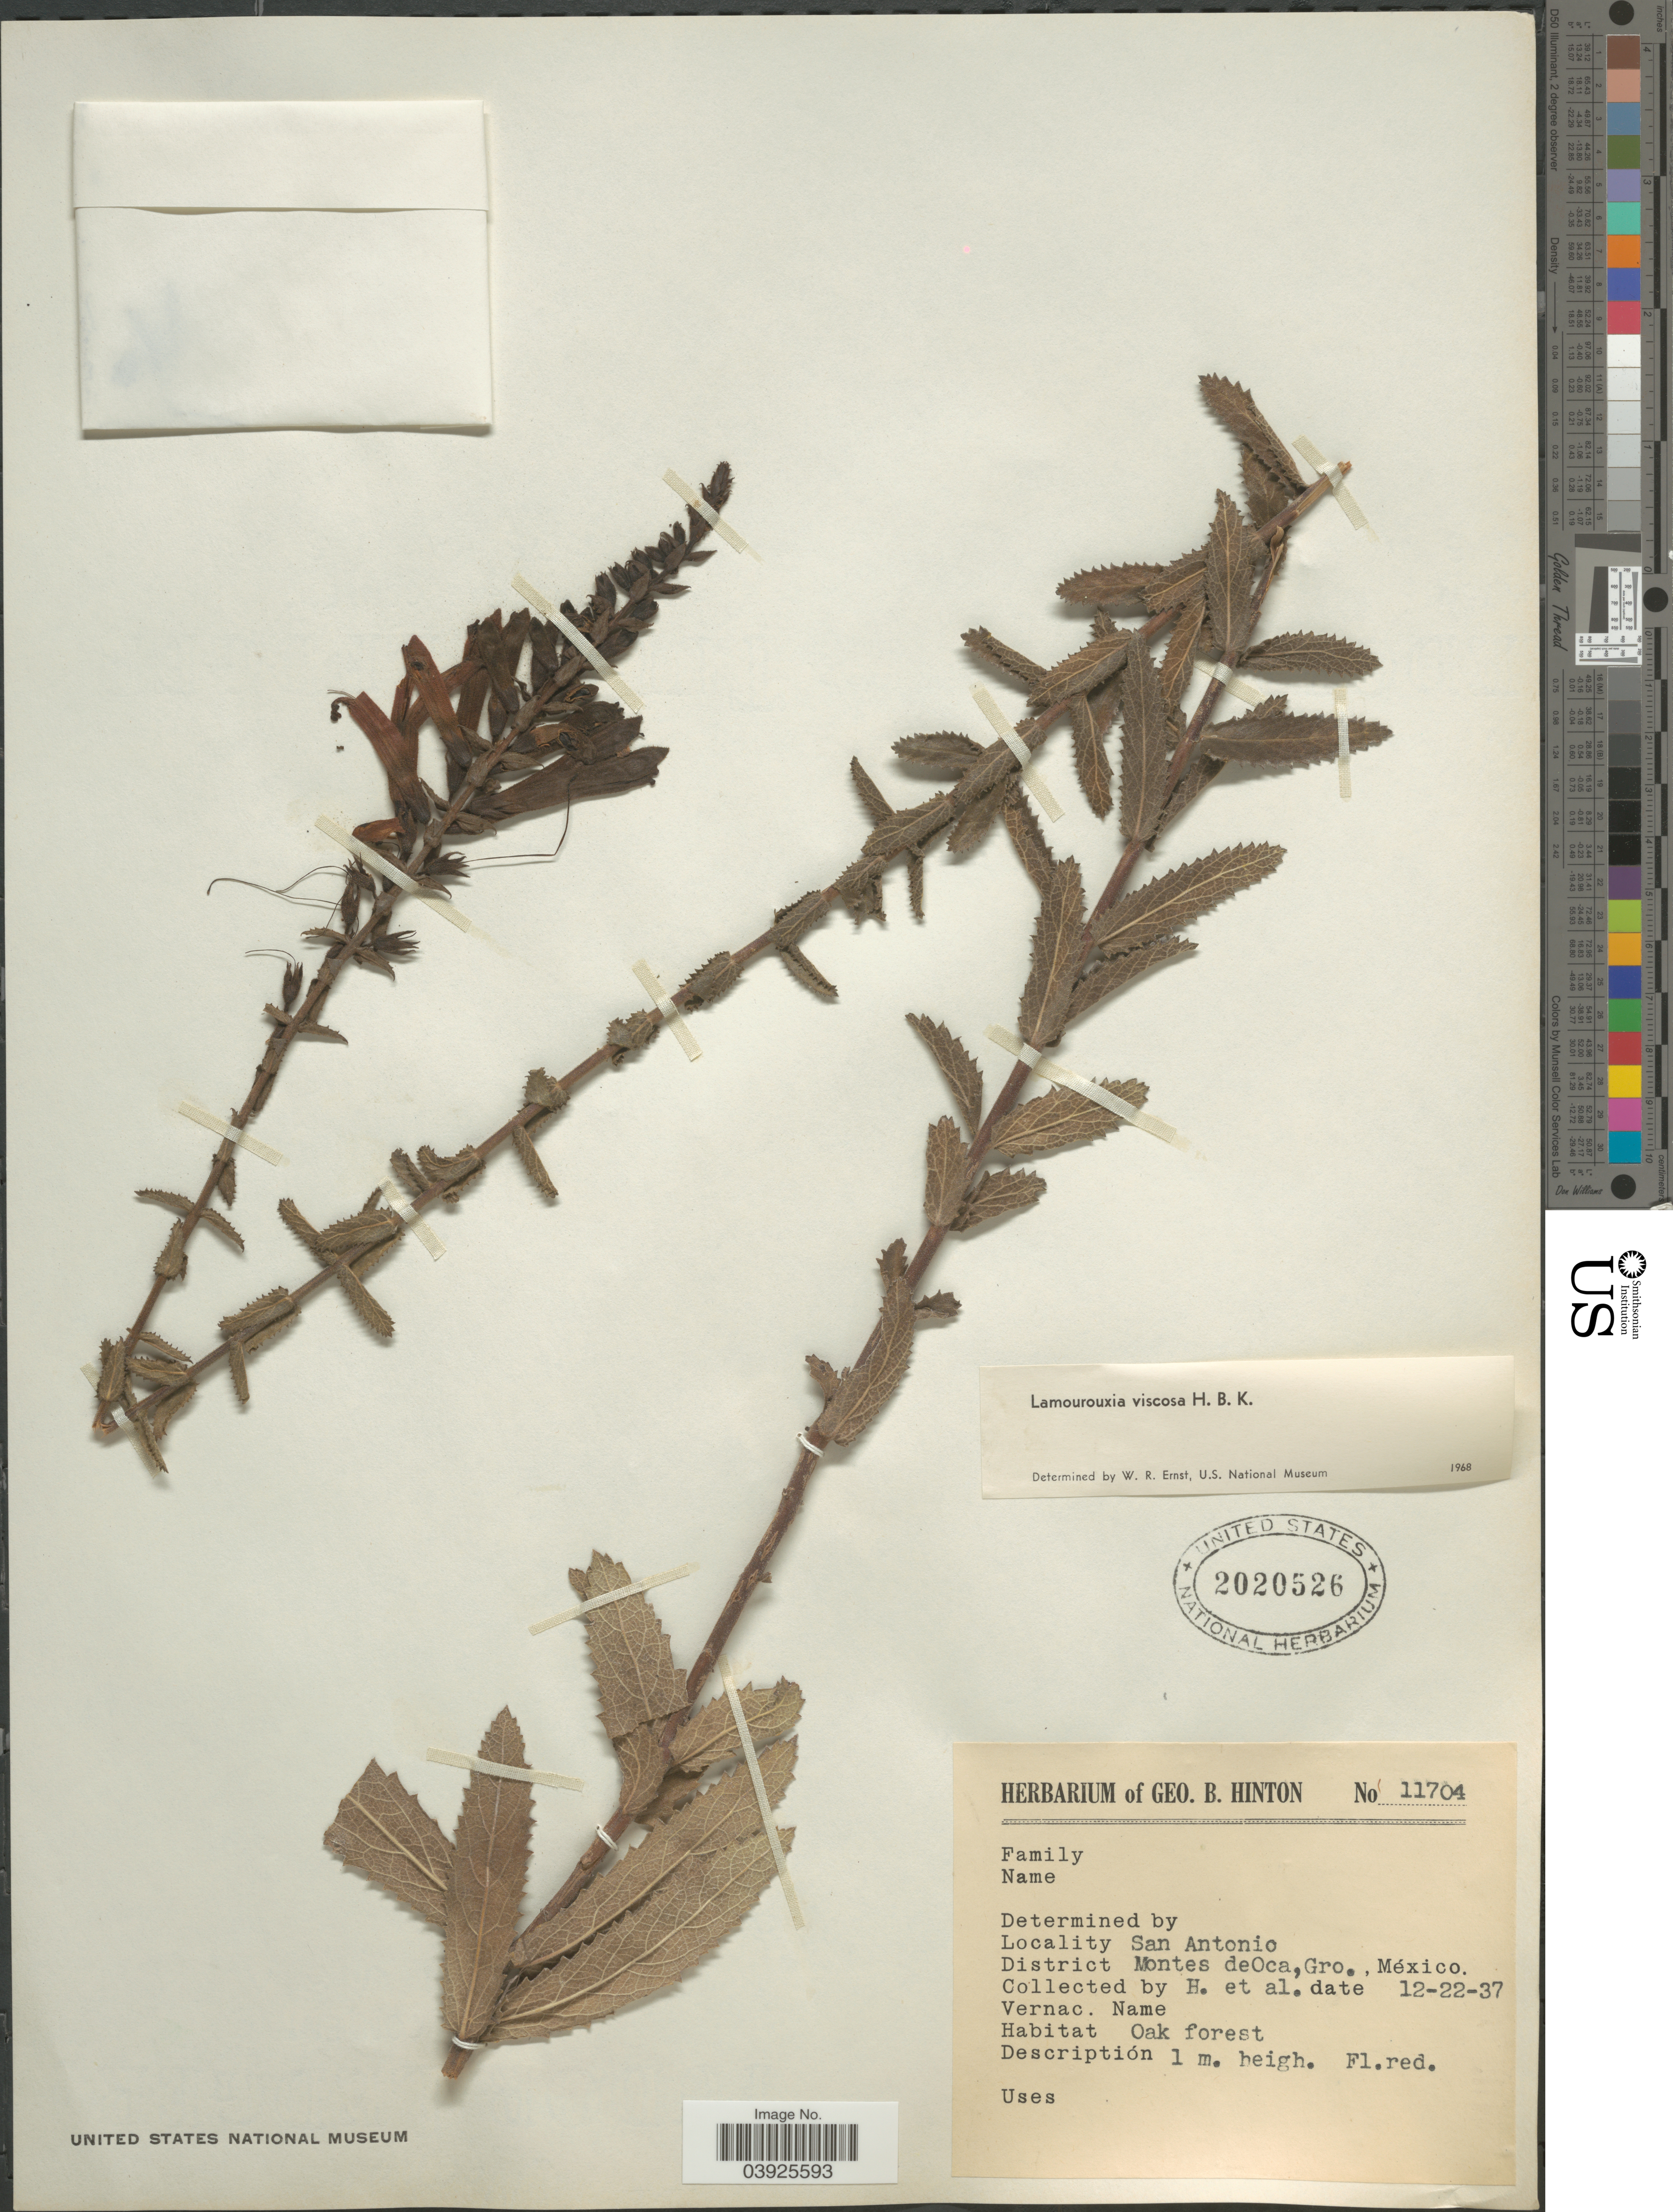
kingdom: Plantae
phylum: Tracheophyta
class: Magnoliopsida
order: Lamiales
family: Orobanchaceae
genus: Lamourouxia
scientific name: Lamourouxia viscosa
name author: Kunth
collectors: G. B. Hinton & et al.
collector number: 11704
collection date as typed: Transcribed d/m/y: 22/12/37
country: Mexico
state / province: Guerrero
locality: San Antonio. District Montes de Oca.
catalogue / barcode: US 2020526